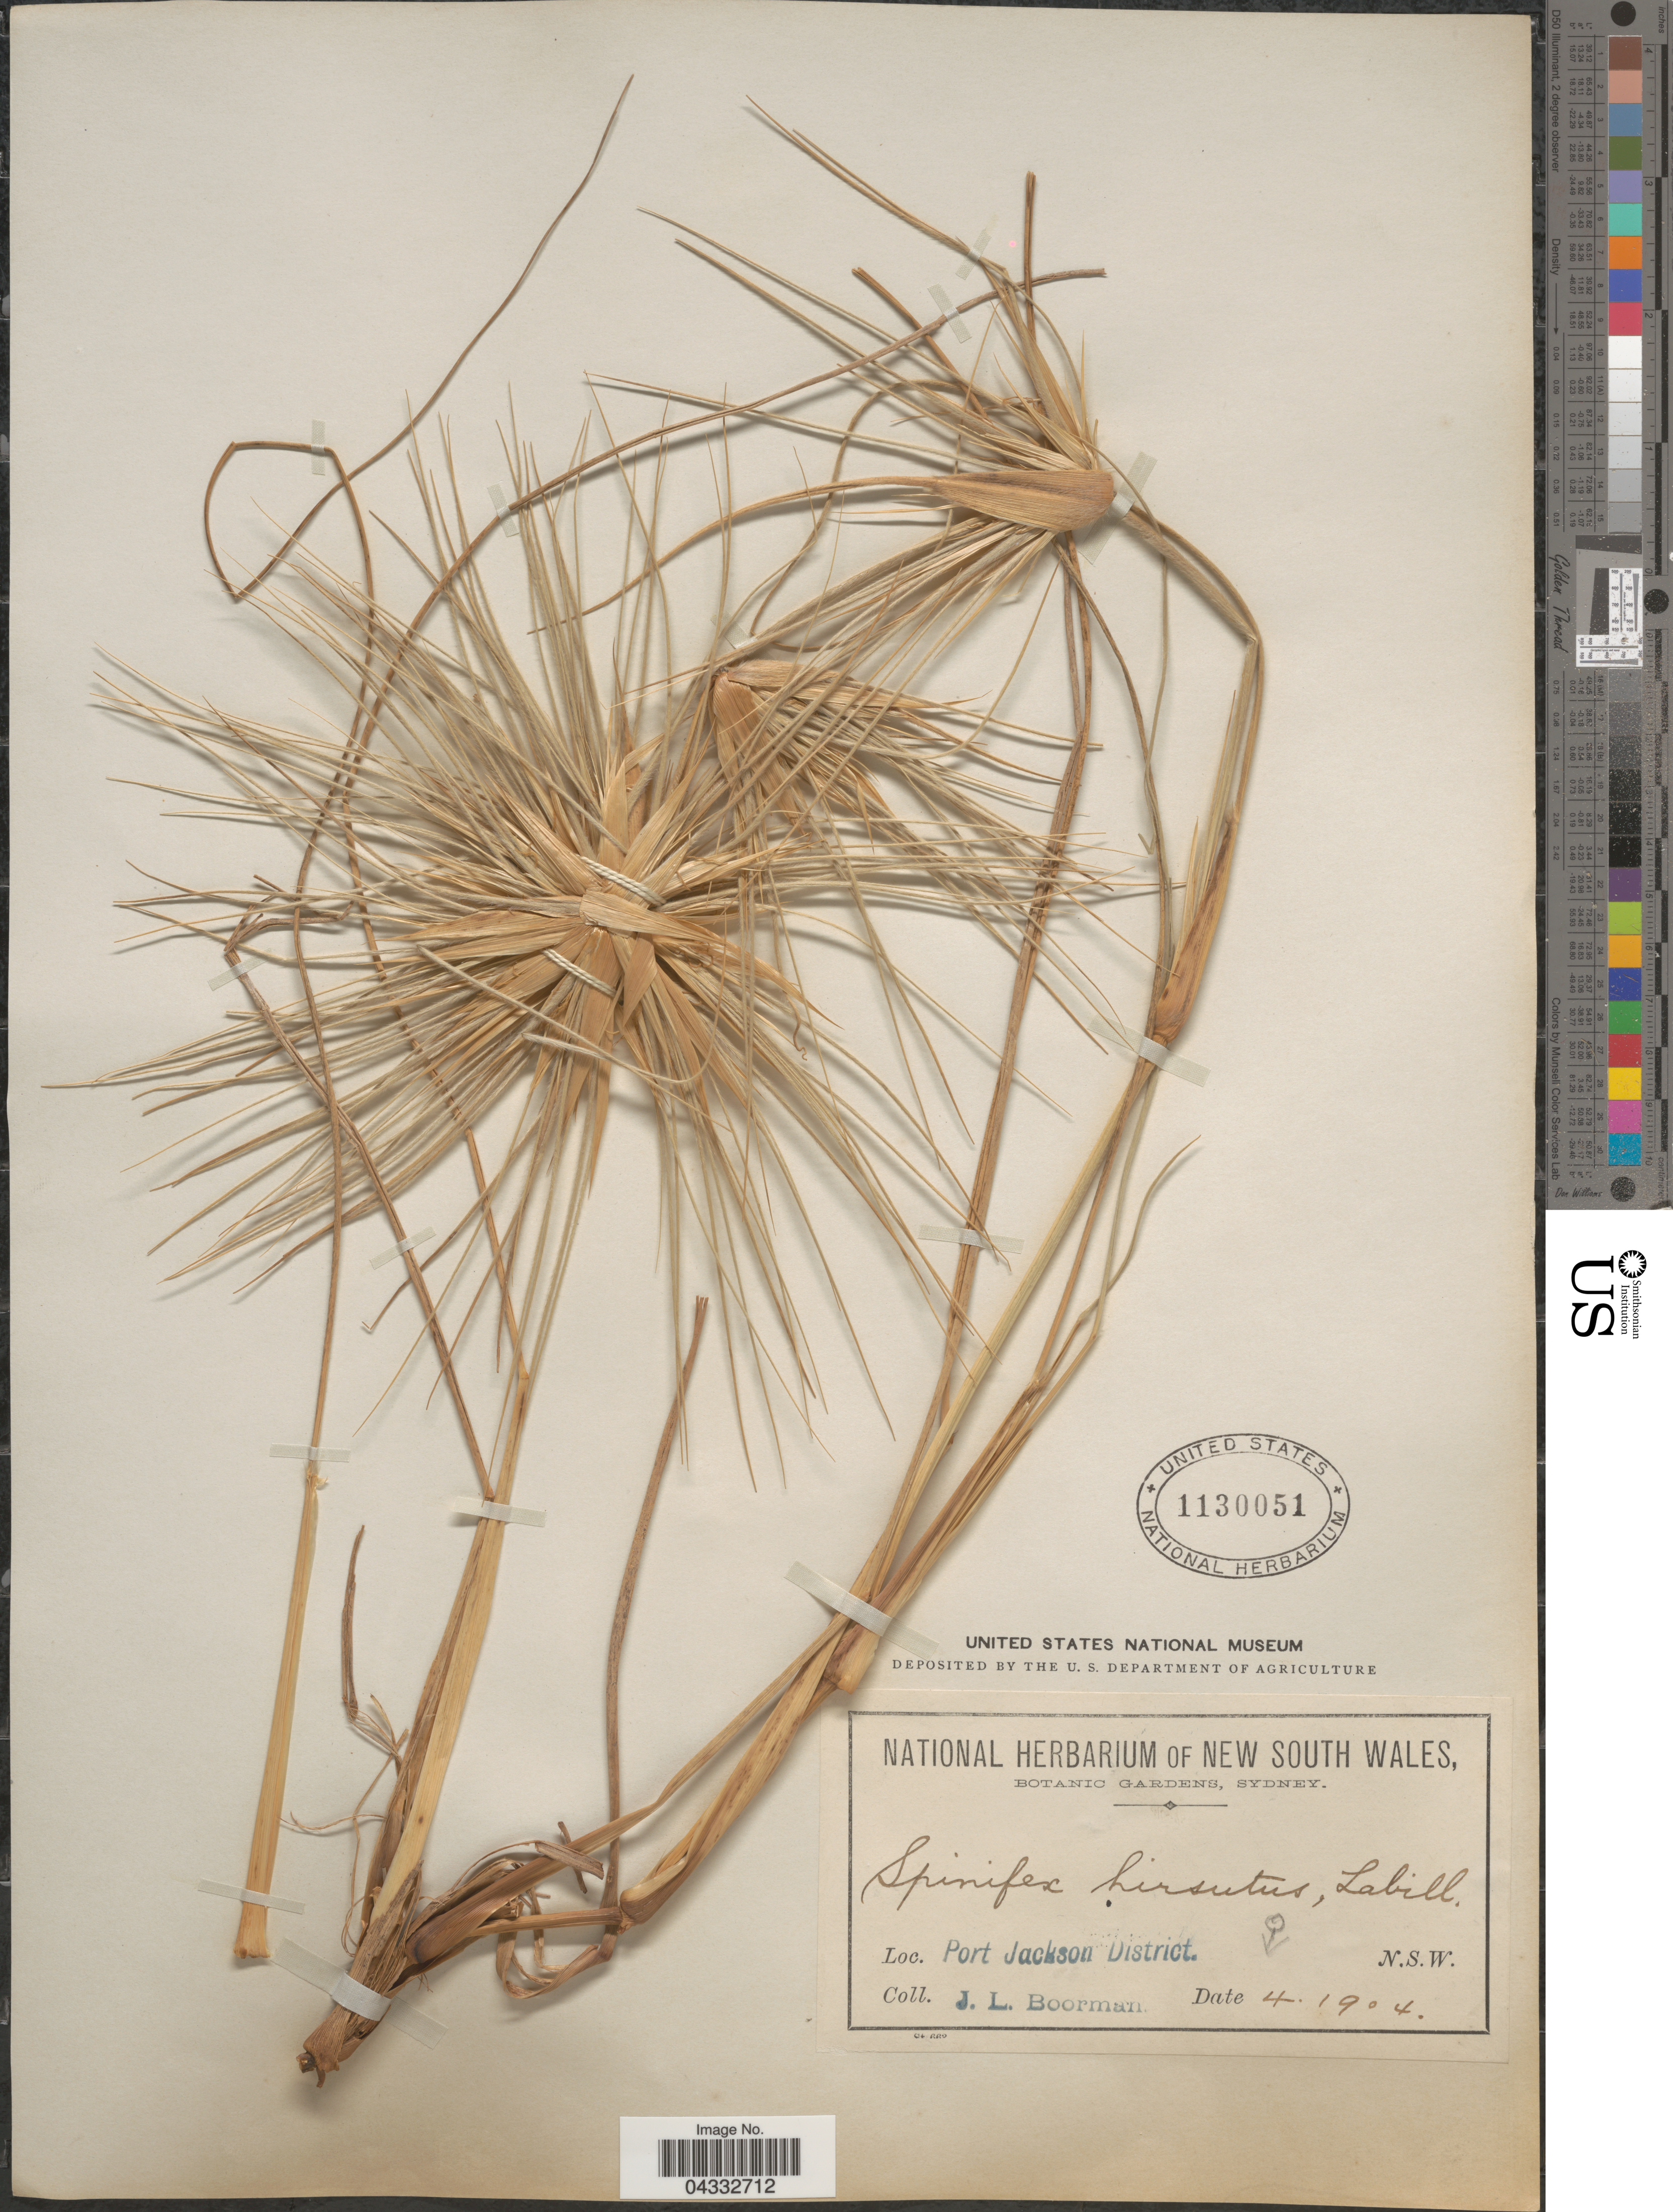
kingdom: Plantae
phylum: Tracheophyta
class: Liliopsida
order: Poales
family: Poaceae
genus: Spinifex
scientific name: Spinifex hirsutus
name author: Labill.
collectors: J. Boorman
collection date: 1904-04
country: Australia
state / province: New South Wales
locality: Port Jackson District.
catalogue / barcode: US 1130051